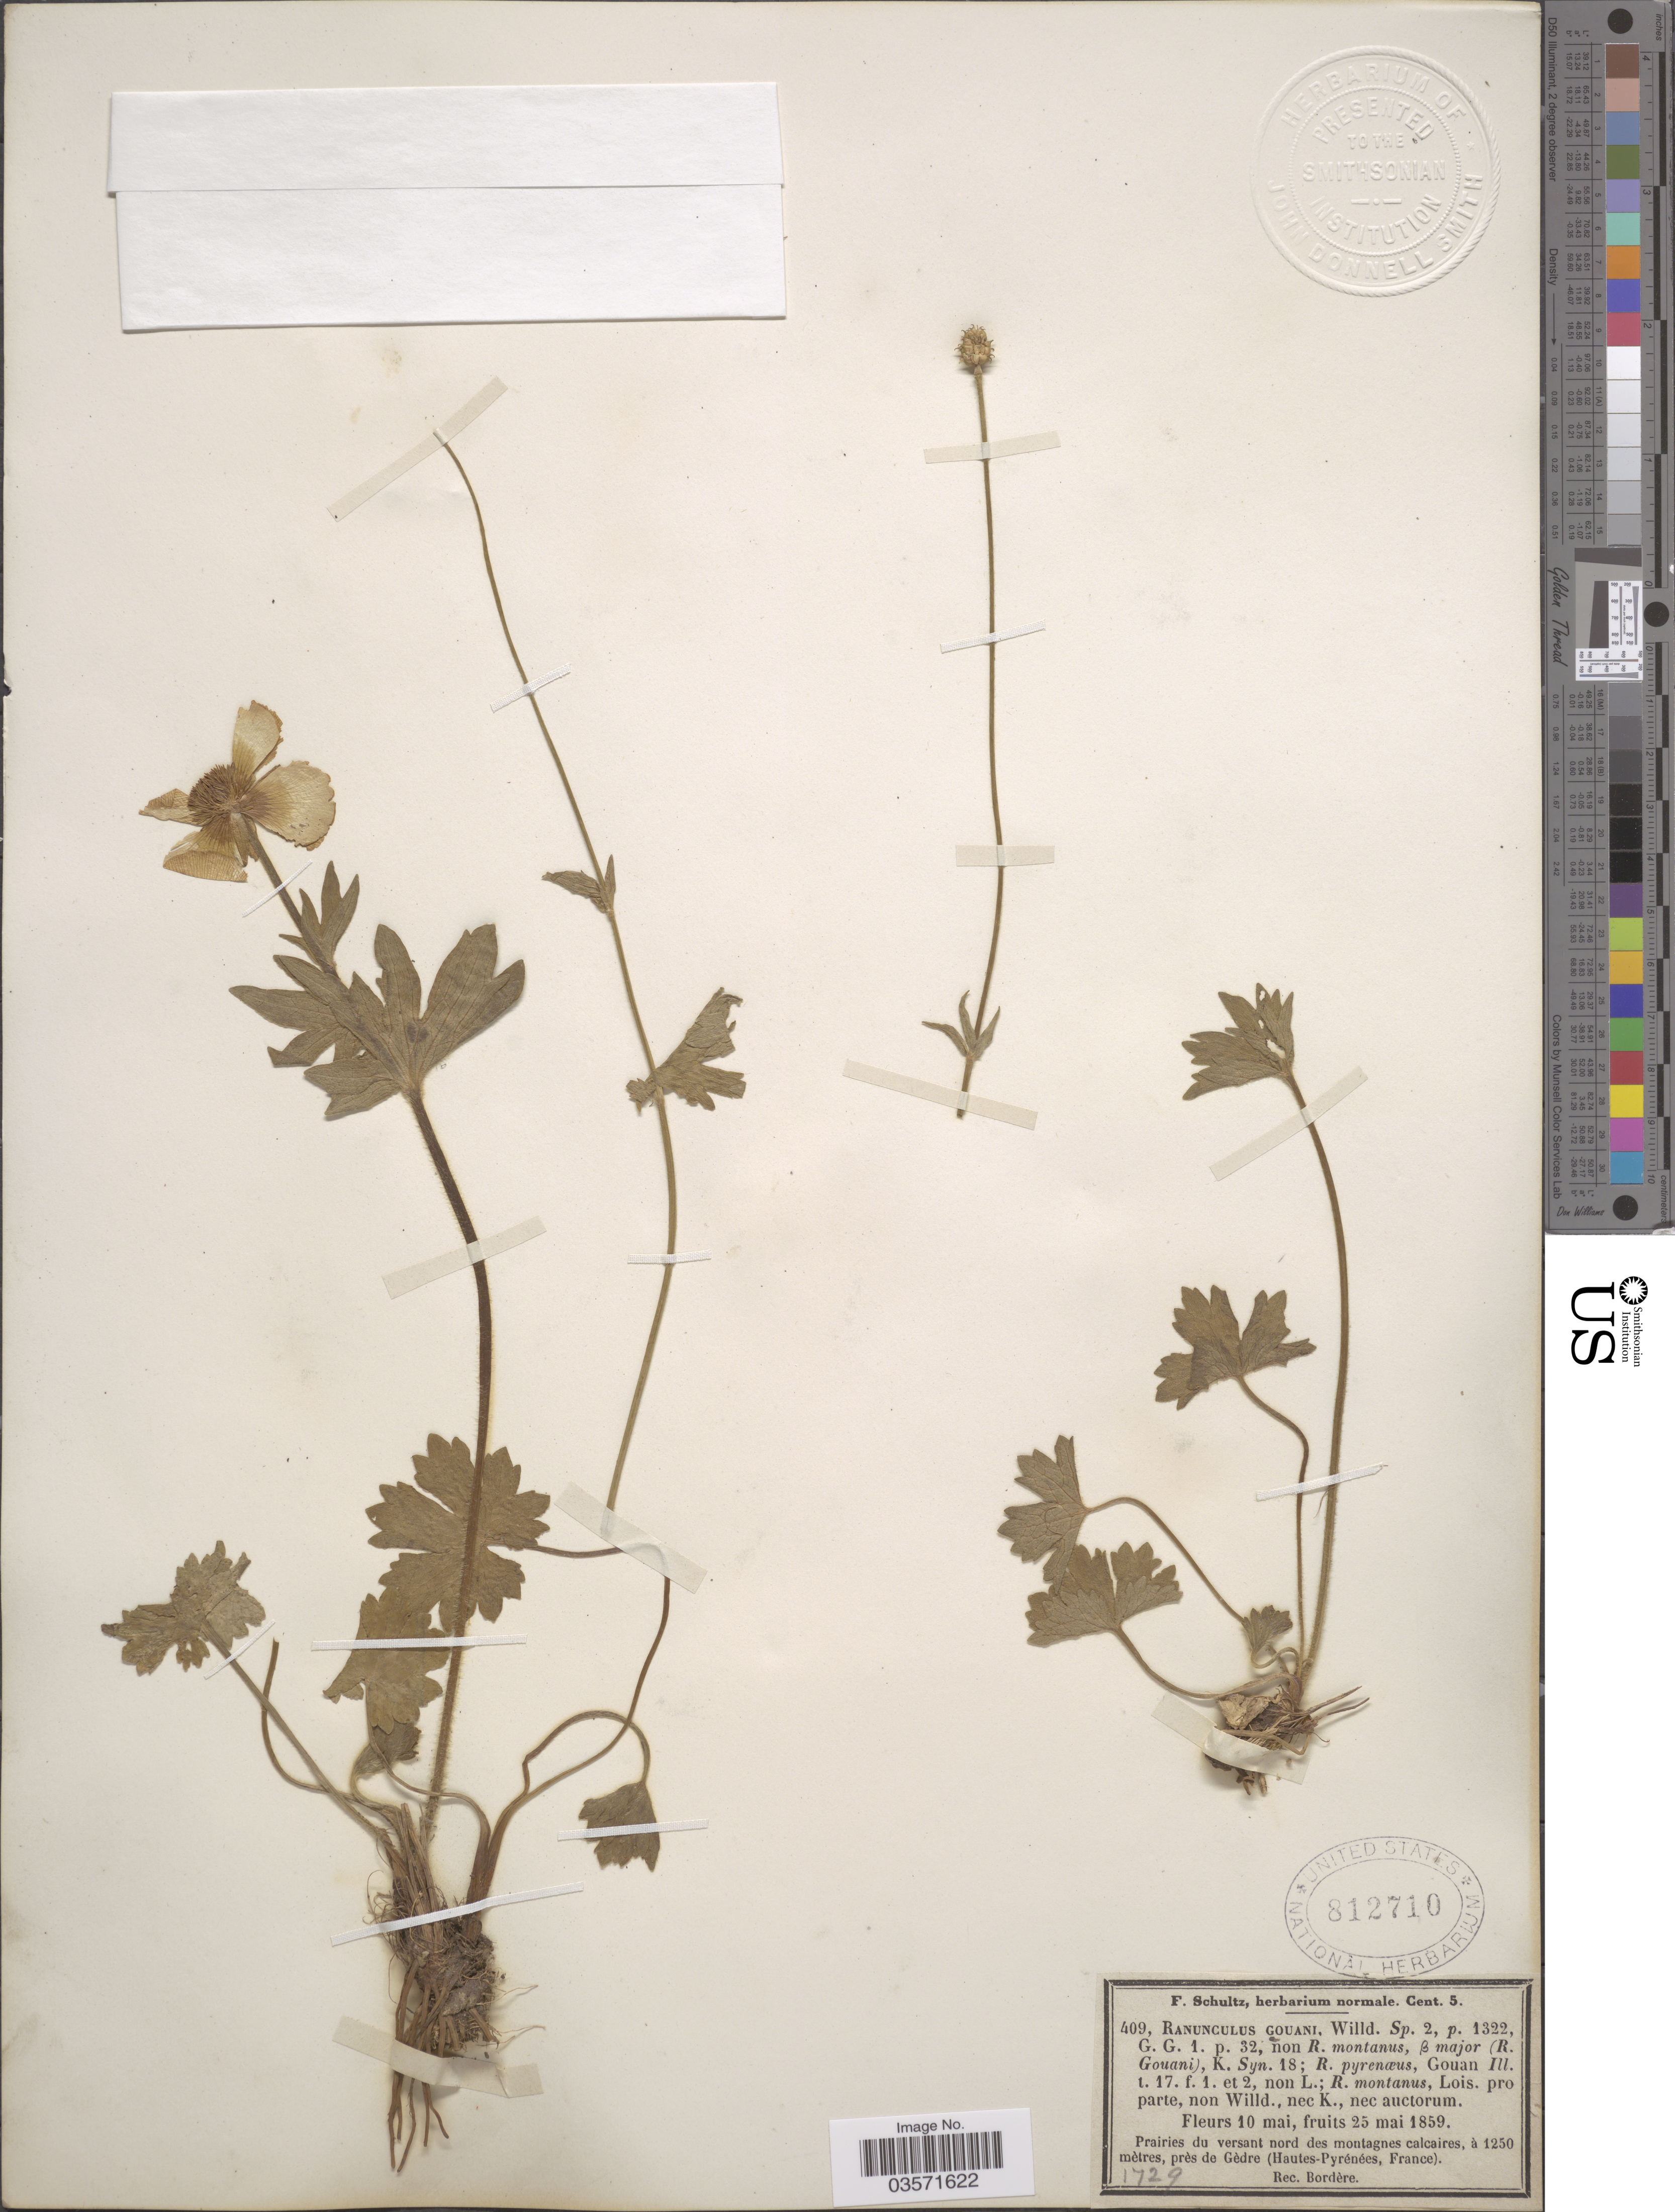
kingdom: Plantae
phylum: Tracheophyta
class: Magnoliopsida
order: Ranunculales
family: Ranunculaceae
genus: Ranunculus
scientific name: Ranunculus gounaii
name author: Willd.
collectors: -. Bordere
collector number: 409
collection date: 1859-05-10/1859-05-25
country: France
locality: Prairies du versant nord des montagnes calcaires, près de Gèdre (Hautes-Pyrénées).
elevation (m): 1250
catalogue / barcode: US 812710